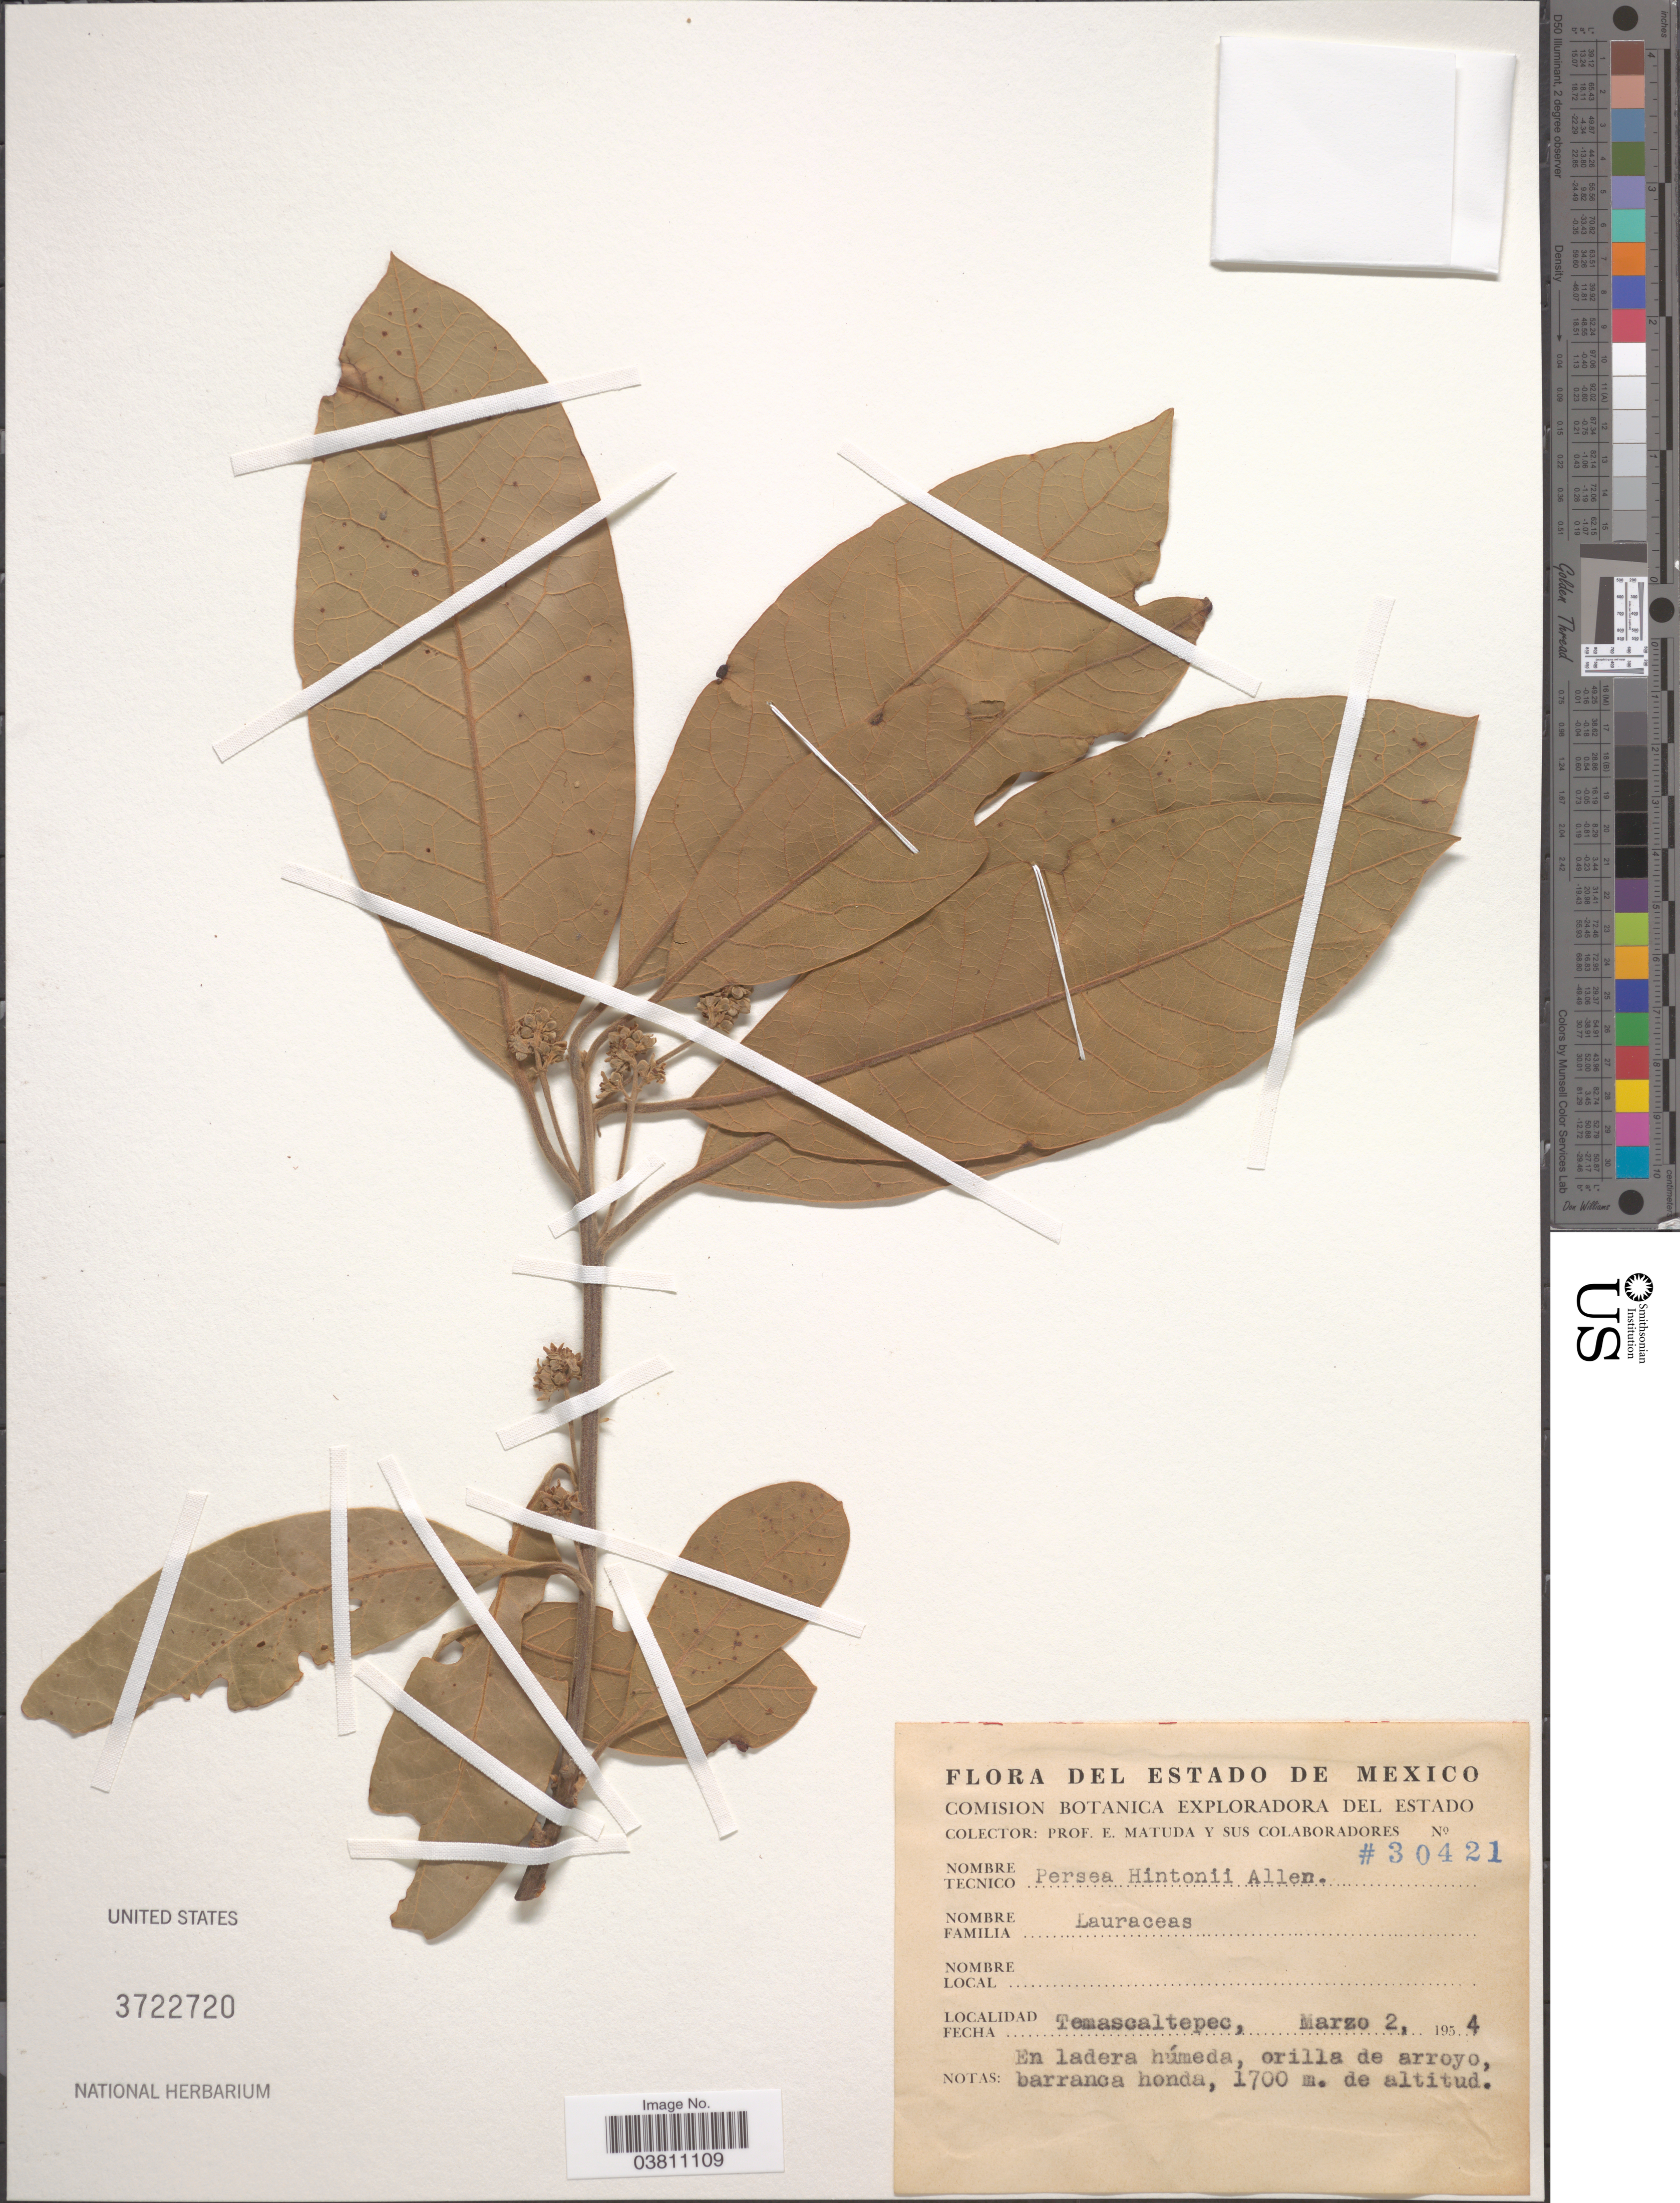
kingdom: Plantae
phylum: Tracheophyta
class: Magnoliopsida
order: Laurales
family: Lauraceae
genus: Persea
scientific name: Persea hintonii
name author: C.K. Allen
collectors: E. Matuda & Sus Colaboradores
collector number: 30421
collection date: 1954-03-02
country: Mexico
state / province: México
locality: Temalscaltepec.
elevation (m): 1700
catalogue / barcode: US 3722720